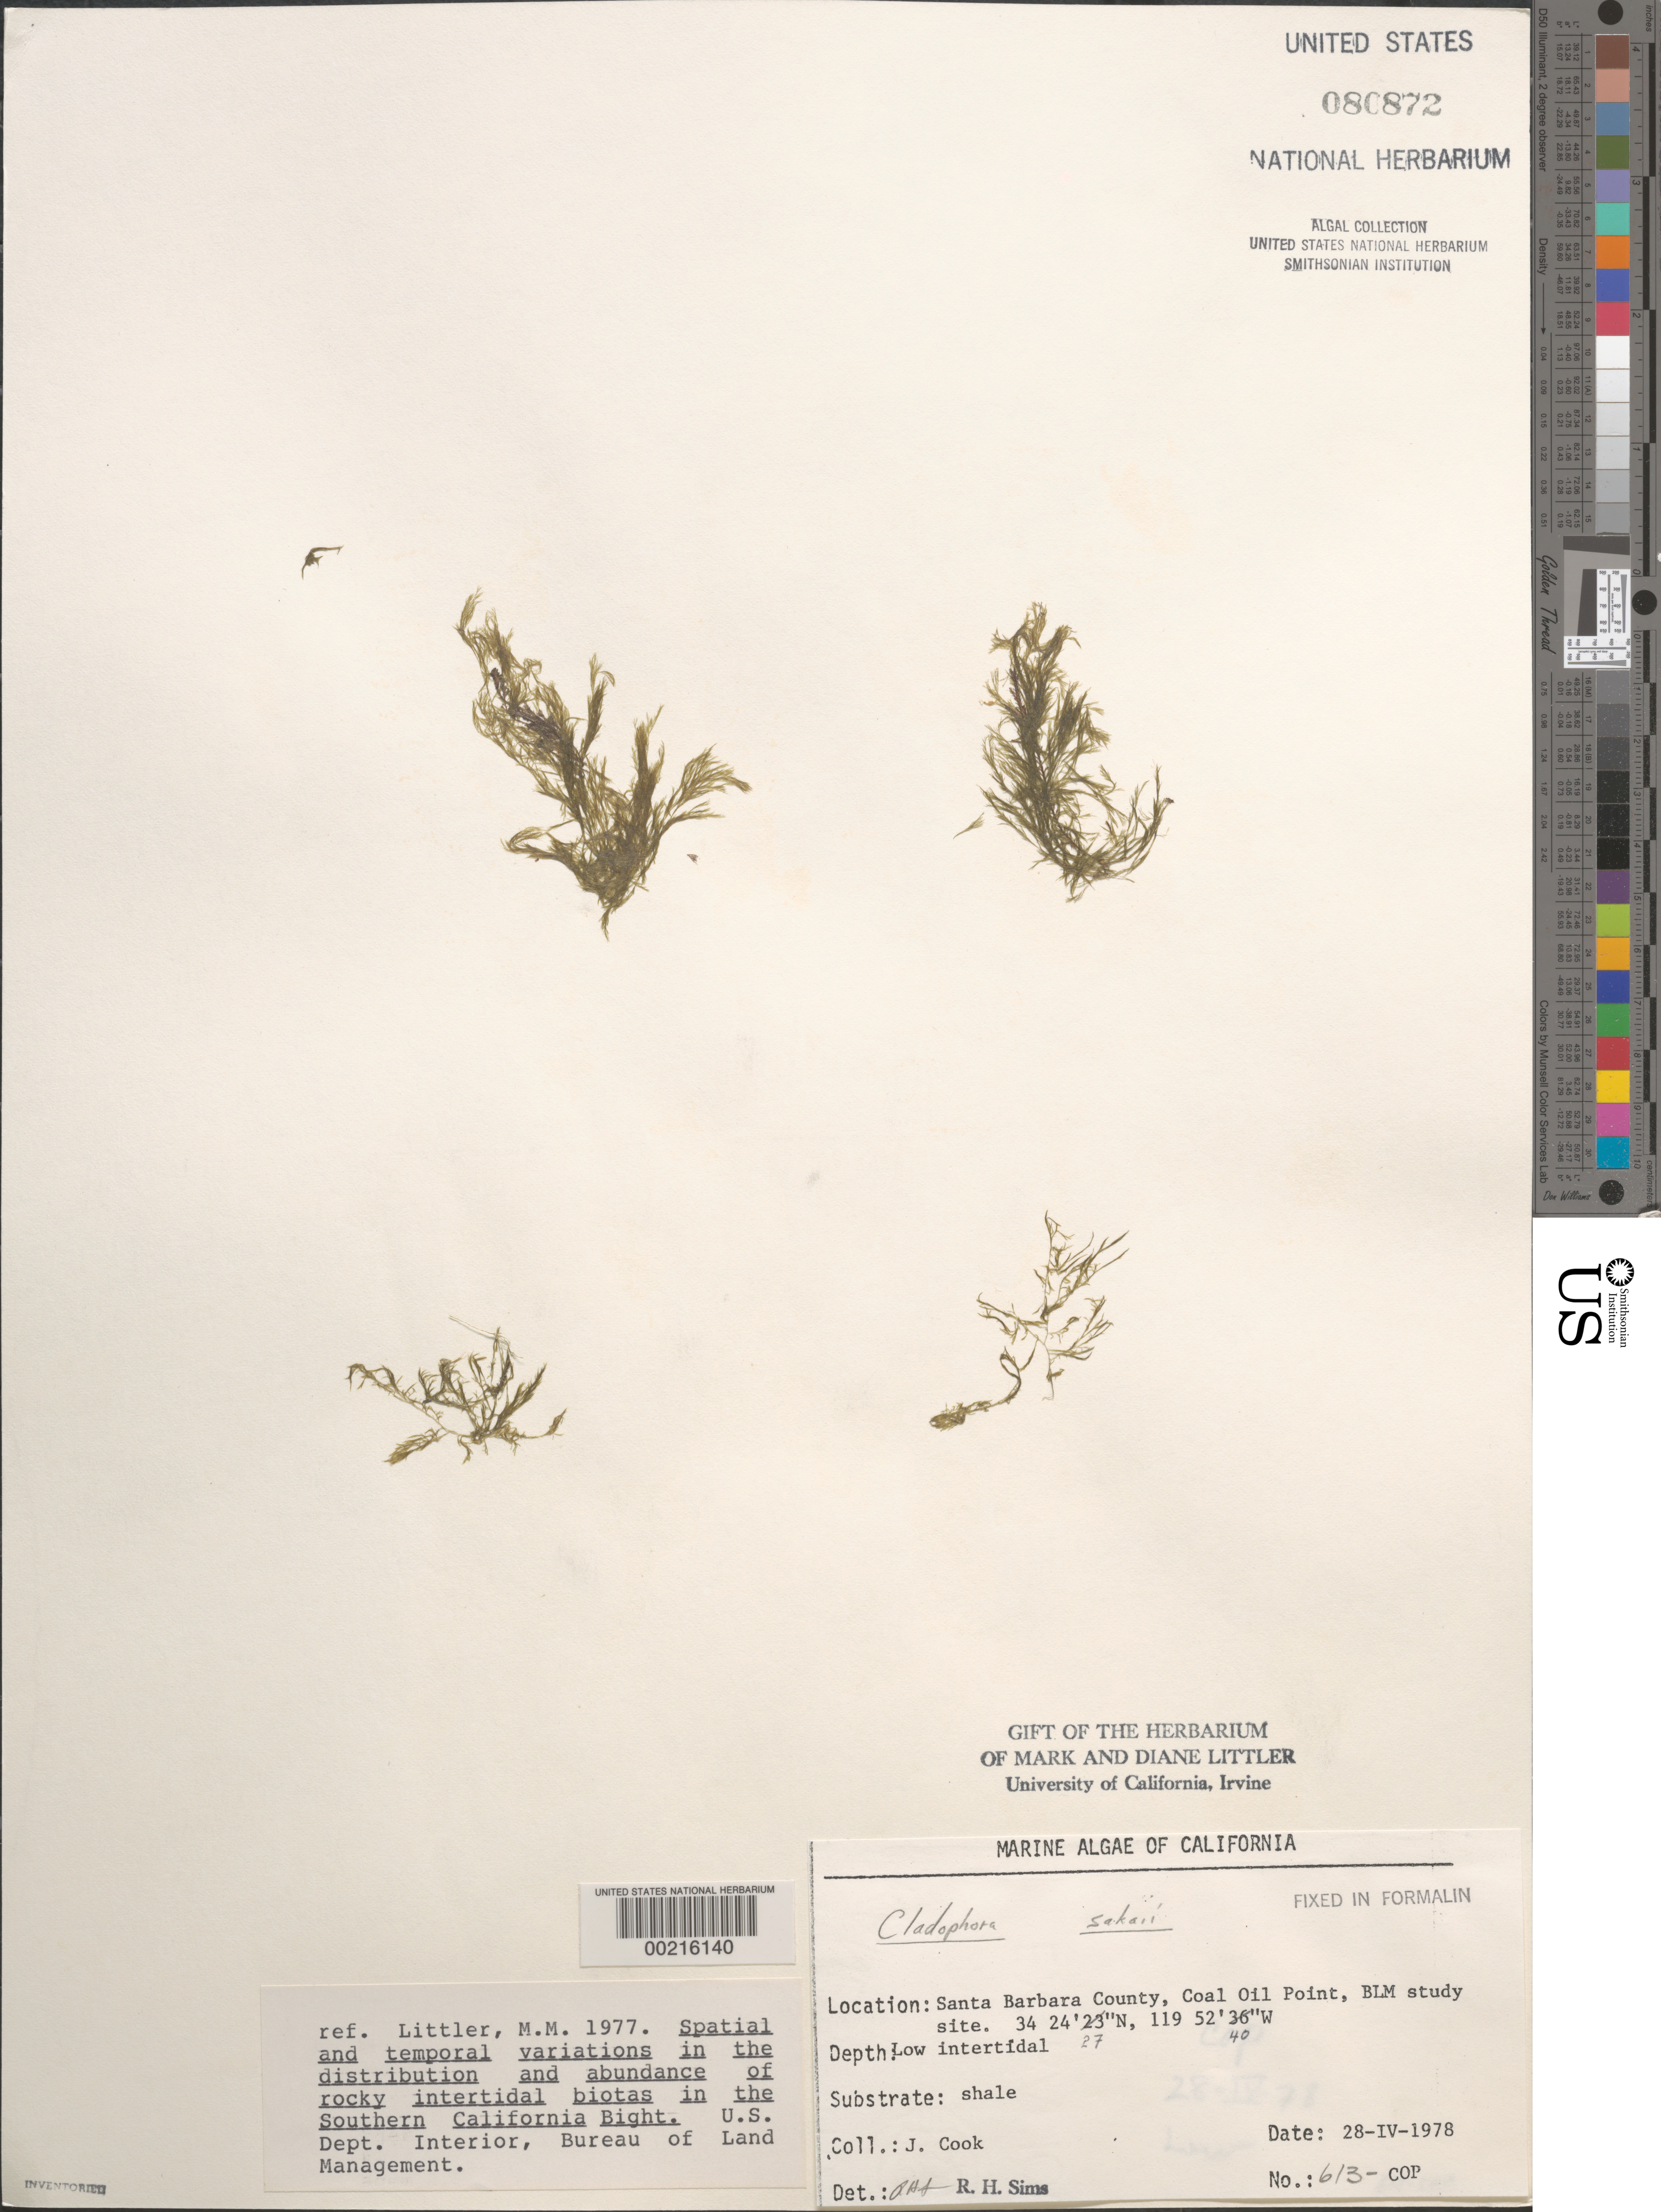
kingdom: Plantae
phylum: Chlorophyta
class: Ulvophyceae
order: Cladophorales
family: Cladophoraceae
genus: Lychaete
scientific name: Lychaete sakaii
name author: (I.A. Abbott) M.J. Wynne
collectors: J. Cook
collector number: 613-COP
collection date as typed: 28 Apr 1978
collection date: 1978-04-28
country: United States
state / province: California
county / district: Santa Barbara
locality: Coal Oil Point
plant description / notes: BLM-SOCALBIGHT Rocky Intertidal Survey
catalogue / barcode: US 80872